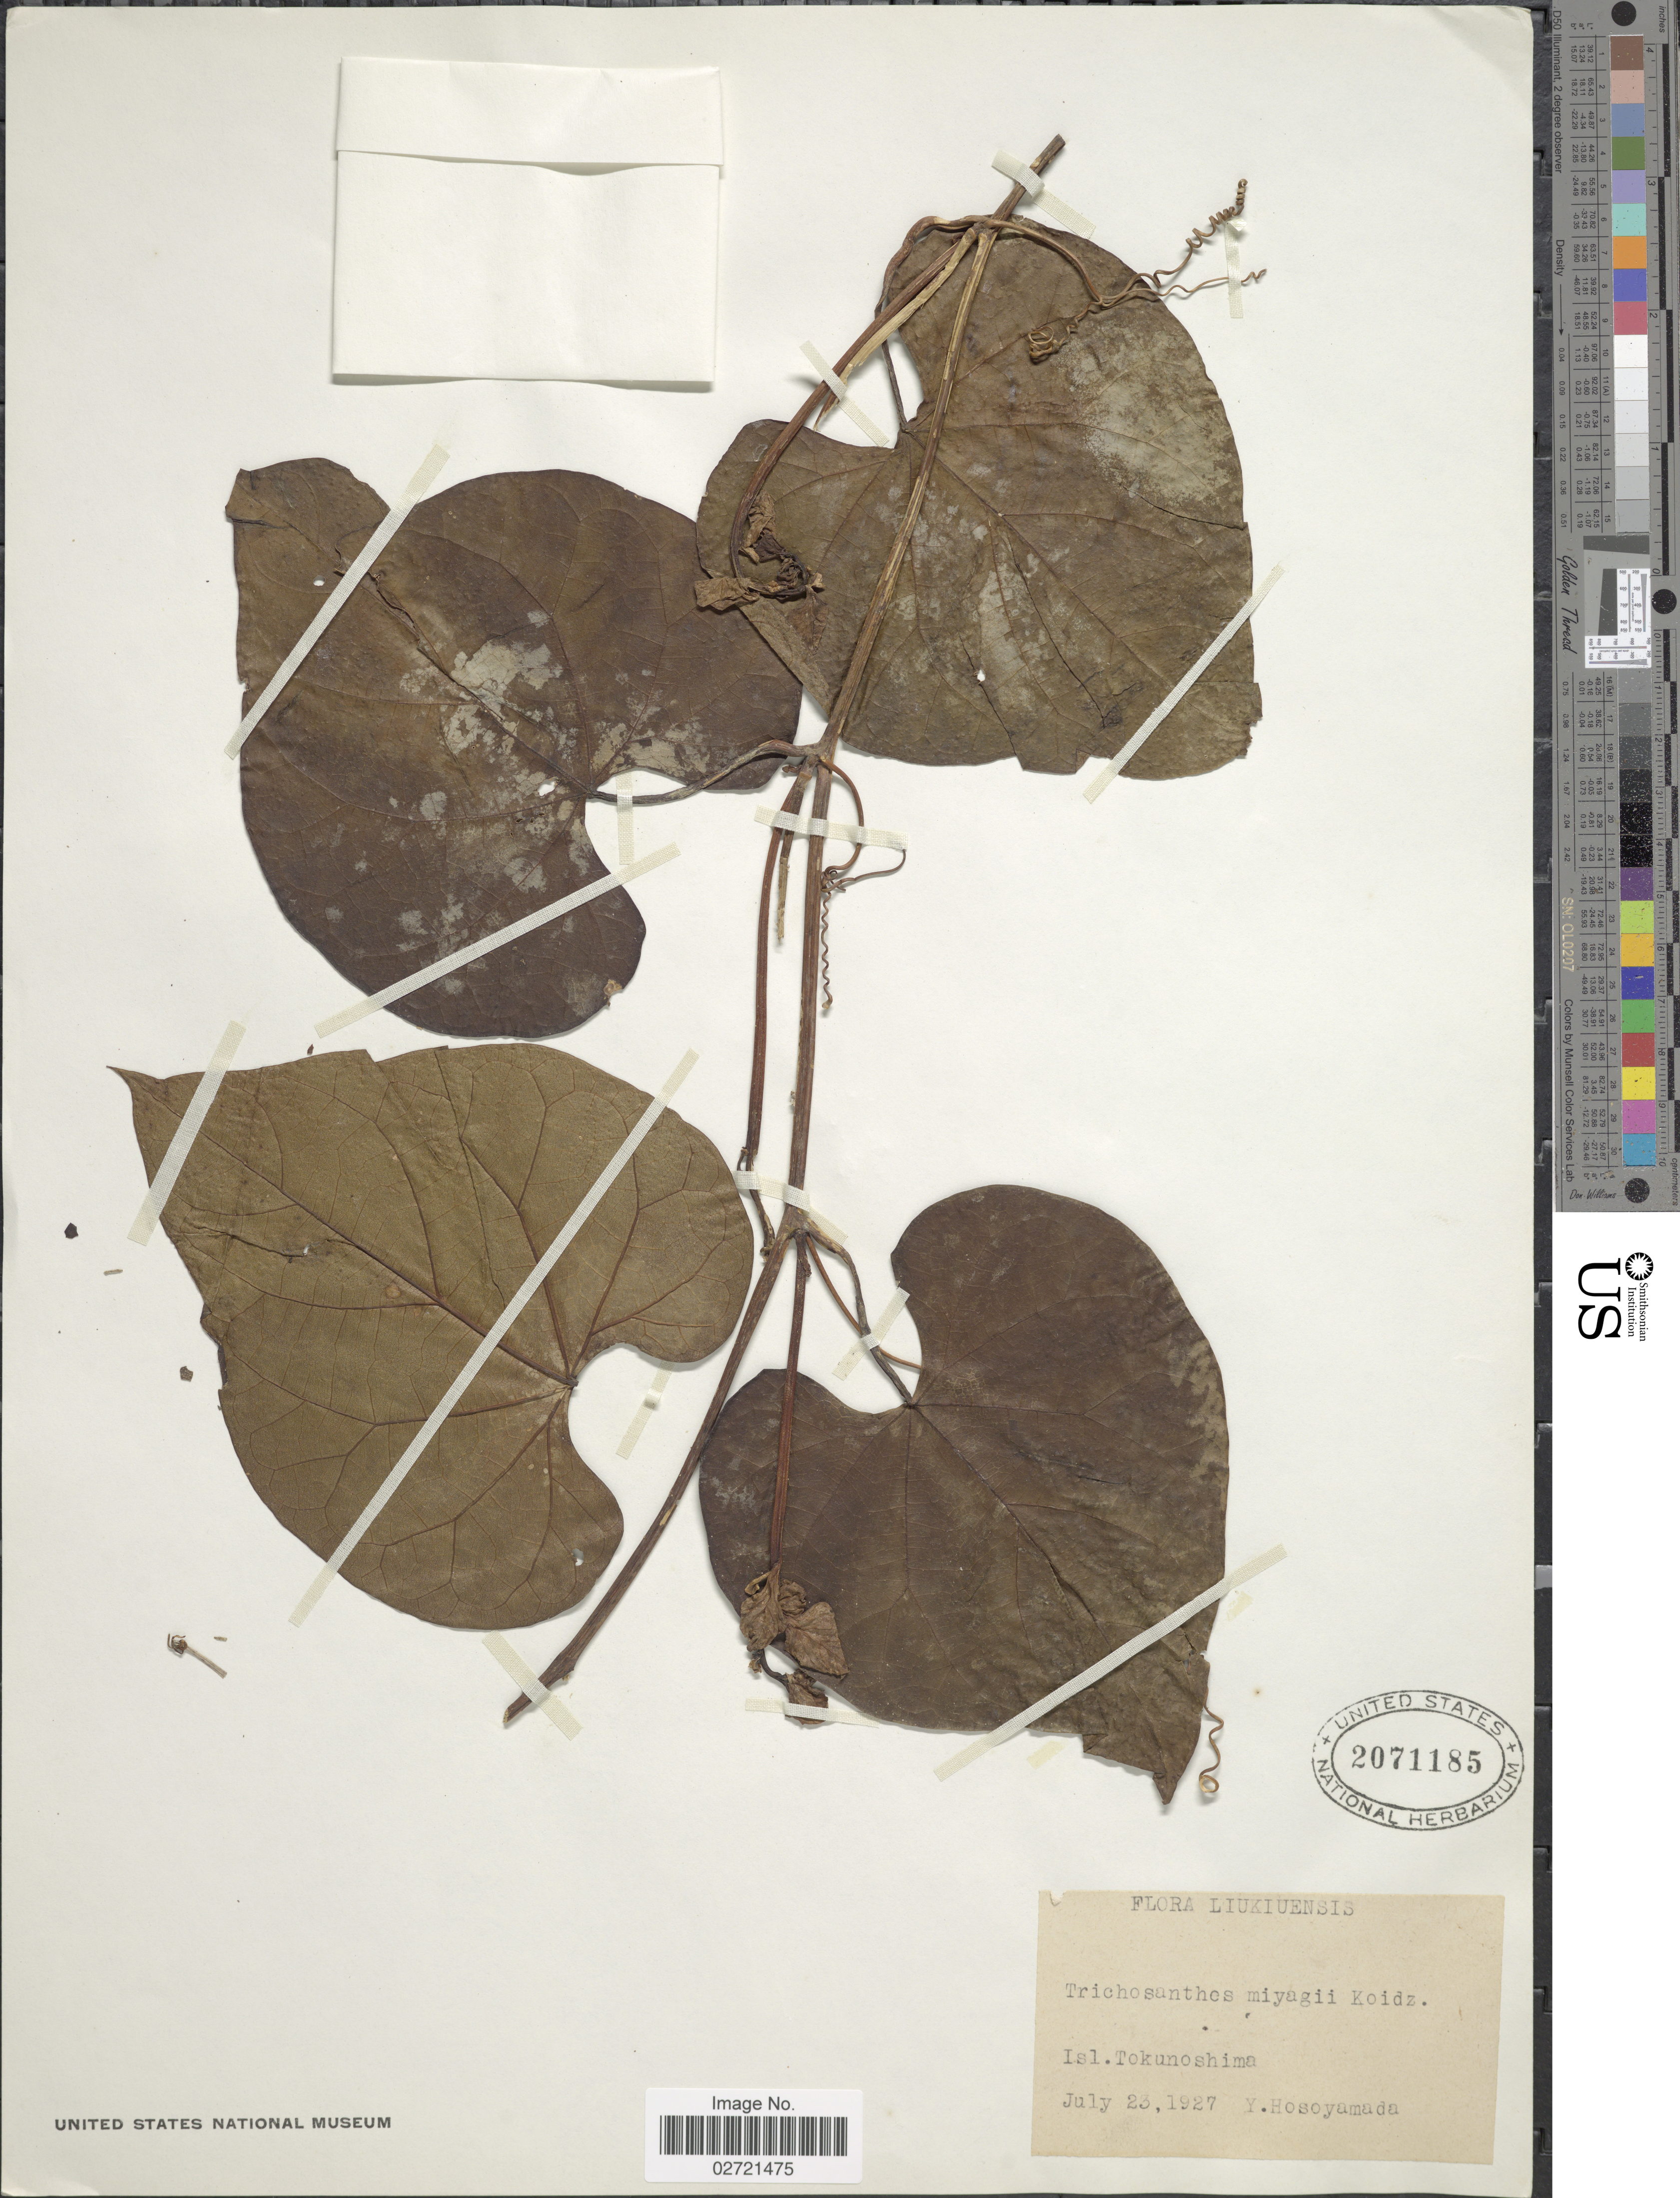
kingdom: Plantae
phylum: Tracheophyta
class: Magnoliopsida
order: Cucurbitales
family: Cucurbitaceae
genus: Trichosanthes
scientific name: Trichosanthes miyagii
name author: Hayata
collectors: Y. Hosoyamada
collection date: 1927-07-23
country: Japan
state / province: Okinawa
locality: Liukiuensis, Isl. Tokunoshima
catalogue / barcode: US 2071185